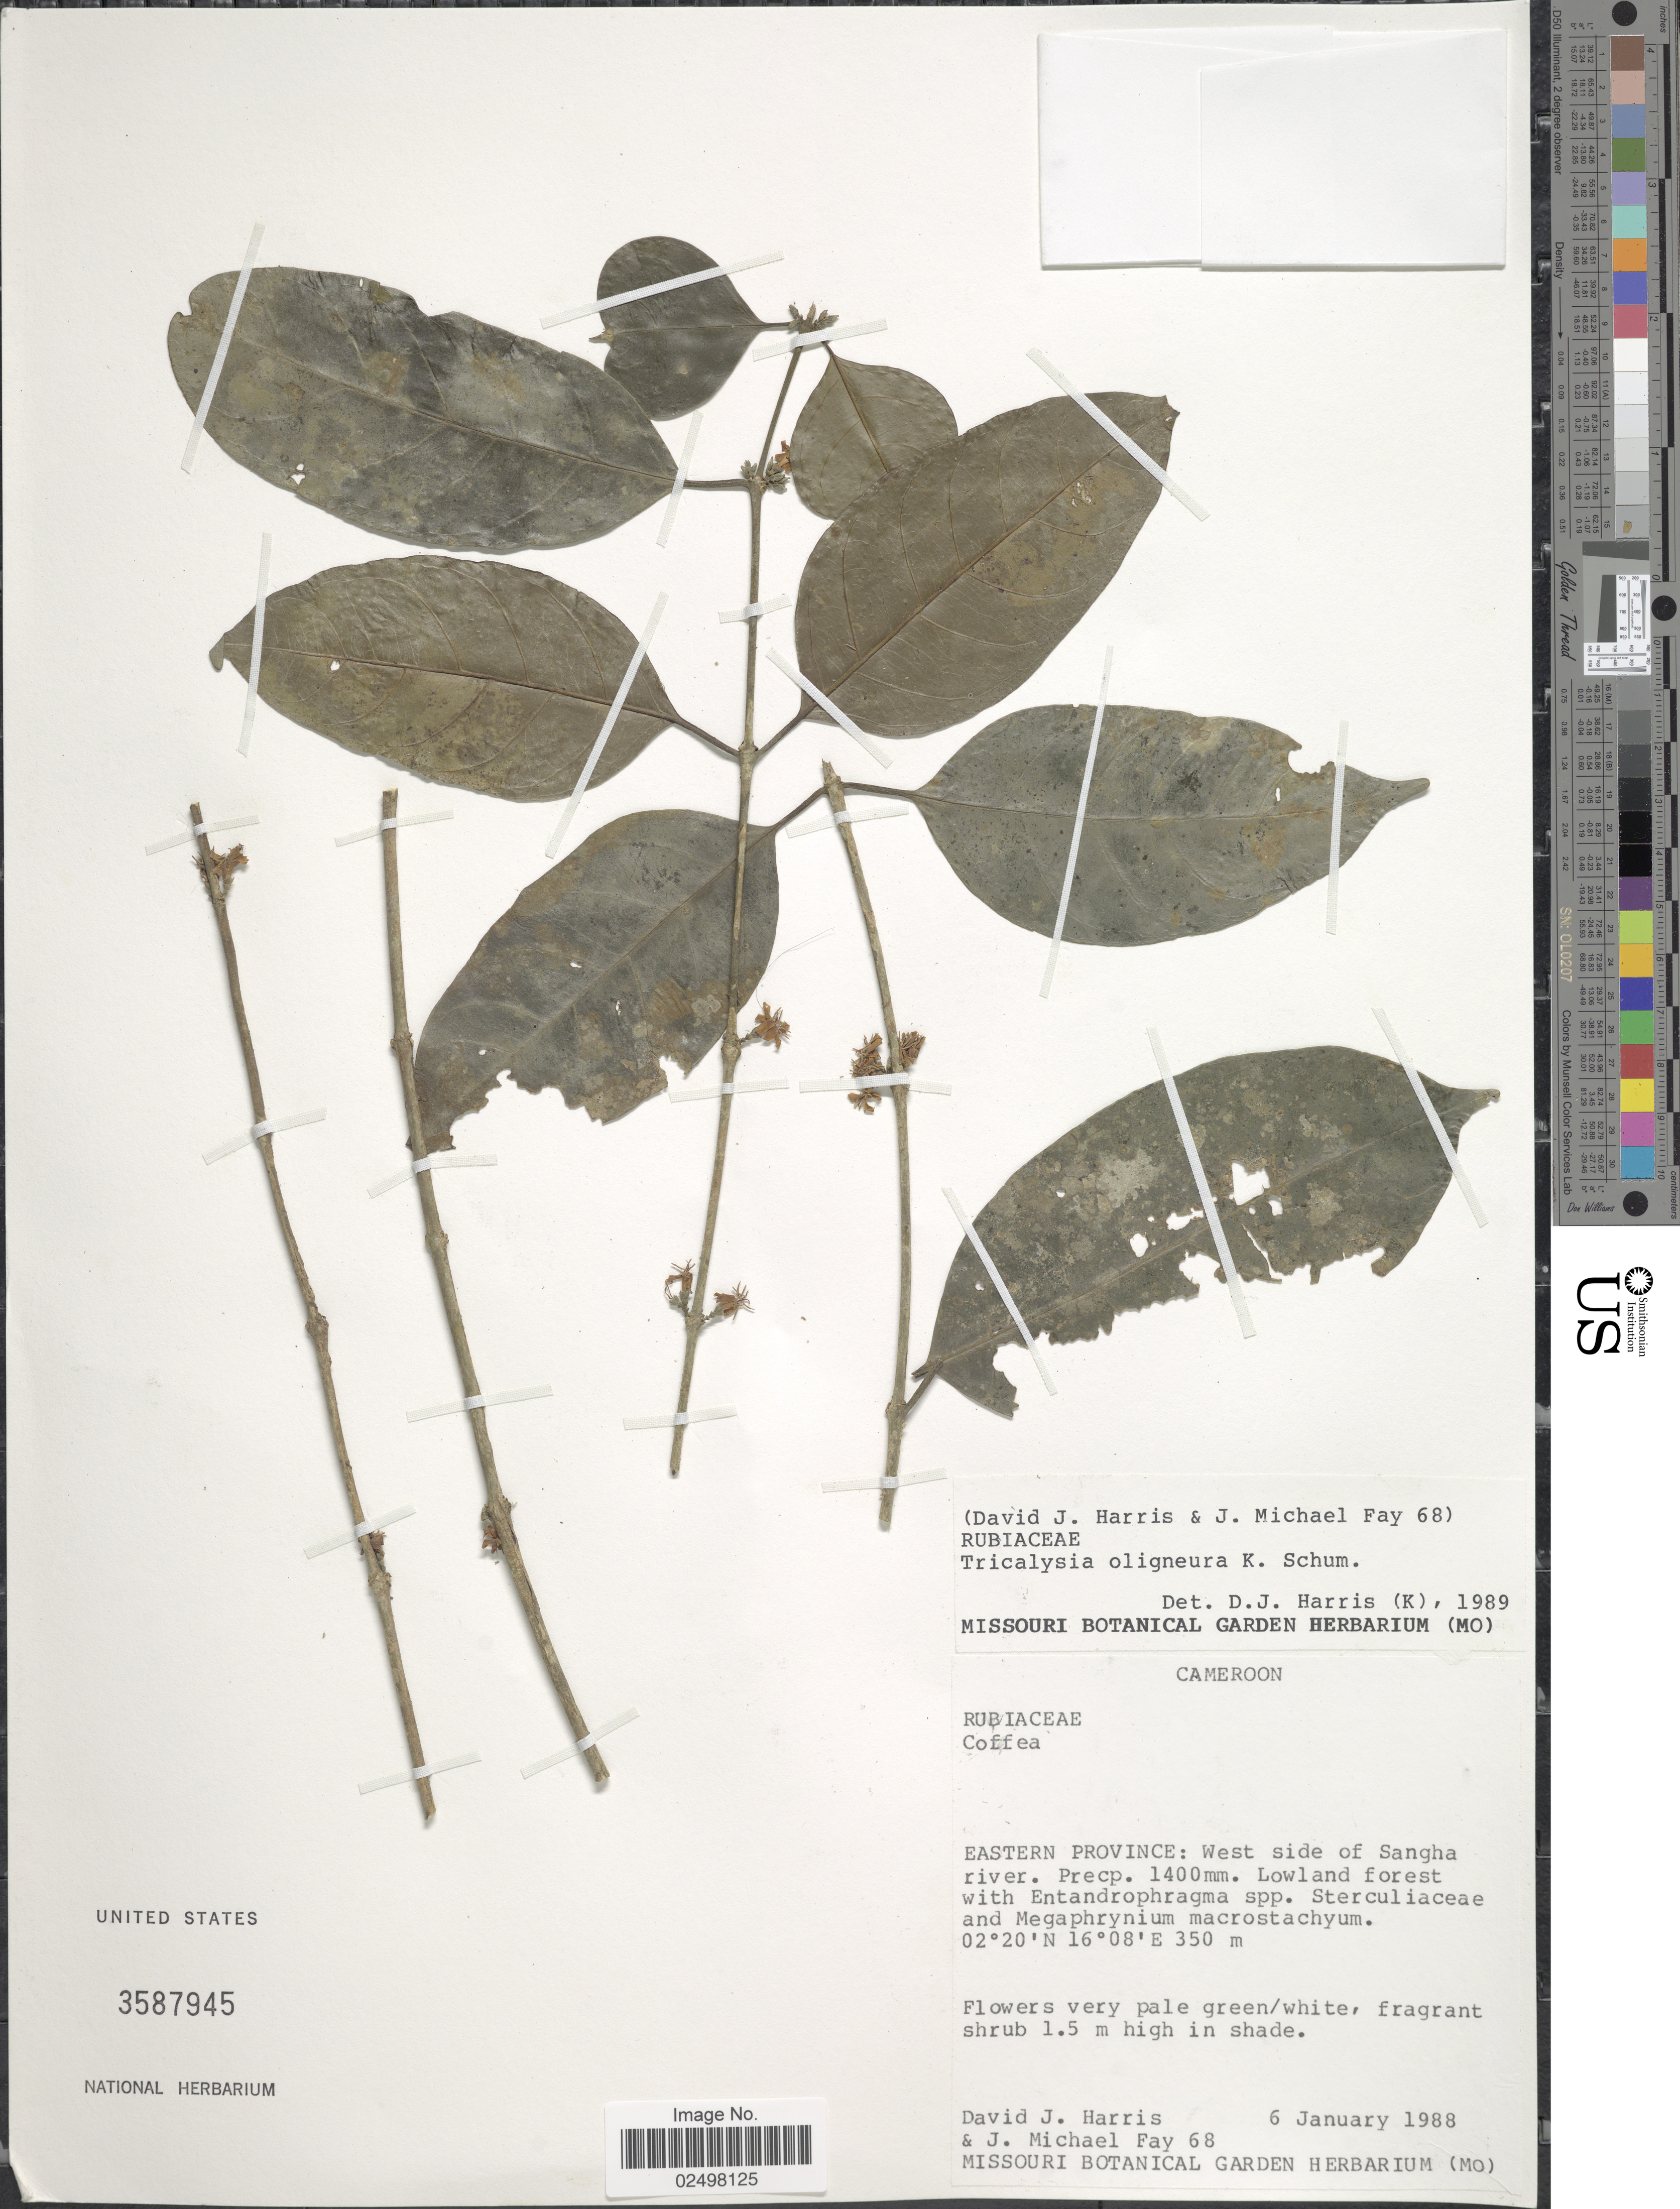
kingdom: Plantae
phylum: Tracheophyta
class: Magnoliopsida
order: Gentianales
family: Rubiaceae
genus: Tricalysia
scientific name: Tricalysia oligoneura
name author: K. Schum.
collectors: D. J. Harris & M. Fay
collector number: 68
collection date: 1988-01-06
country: Cameroon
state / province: Est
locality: Eastern Province: West side of Sangha river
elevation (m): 350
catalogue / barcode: US 35879545